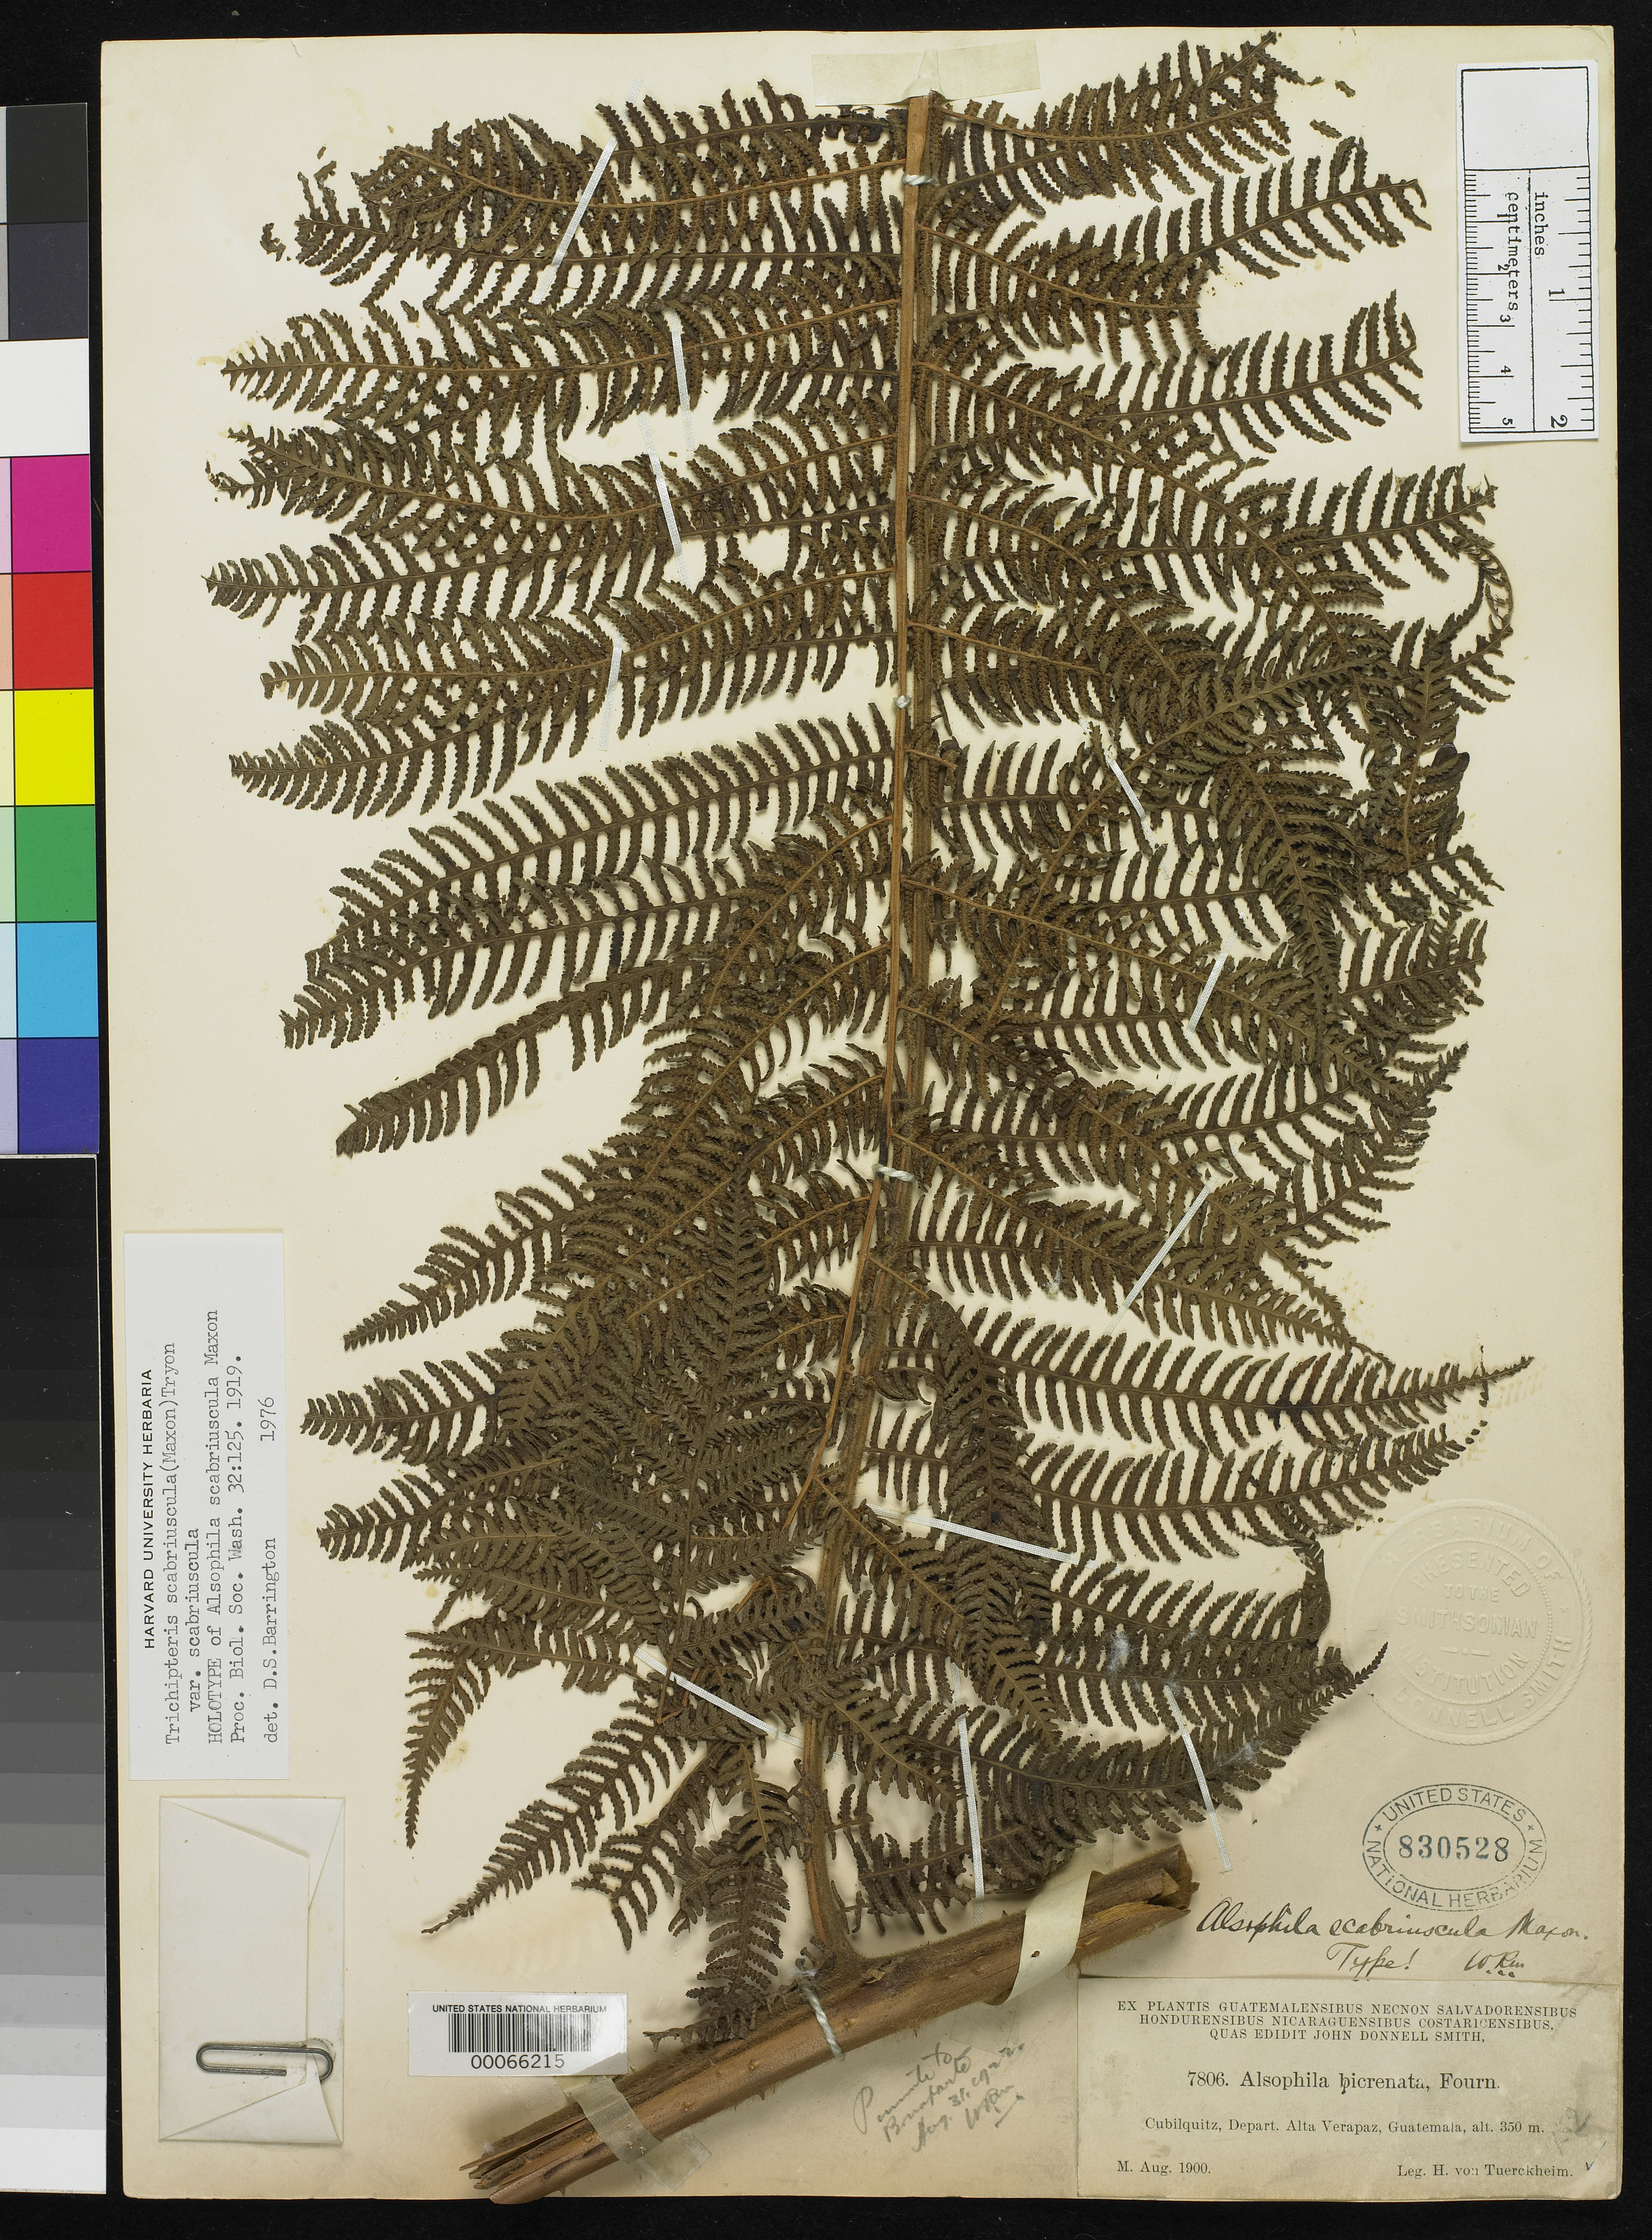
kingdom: Plantae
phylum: Tracheophyta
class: Polypodiopsida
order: Cyatheales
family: Cyatheaceae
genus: Alsophila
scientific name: Alsophila scabriuscula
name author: Maxon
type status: Holotype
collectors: H. von Türckheim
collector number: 7806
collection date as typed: Aug 1900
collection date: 1900-08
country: Guatemala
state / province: Alta Verapaz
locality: Cubilquitz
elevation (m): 350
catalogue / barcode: US 830528